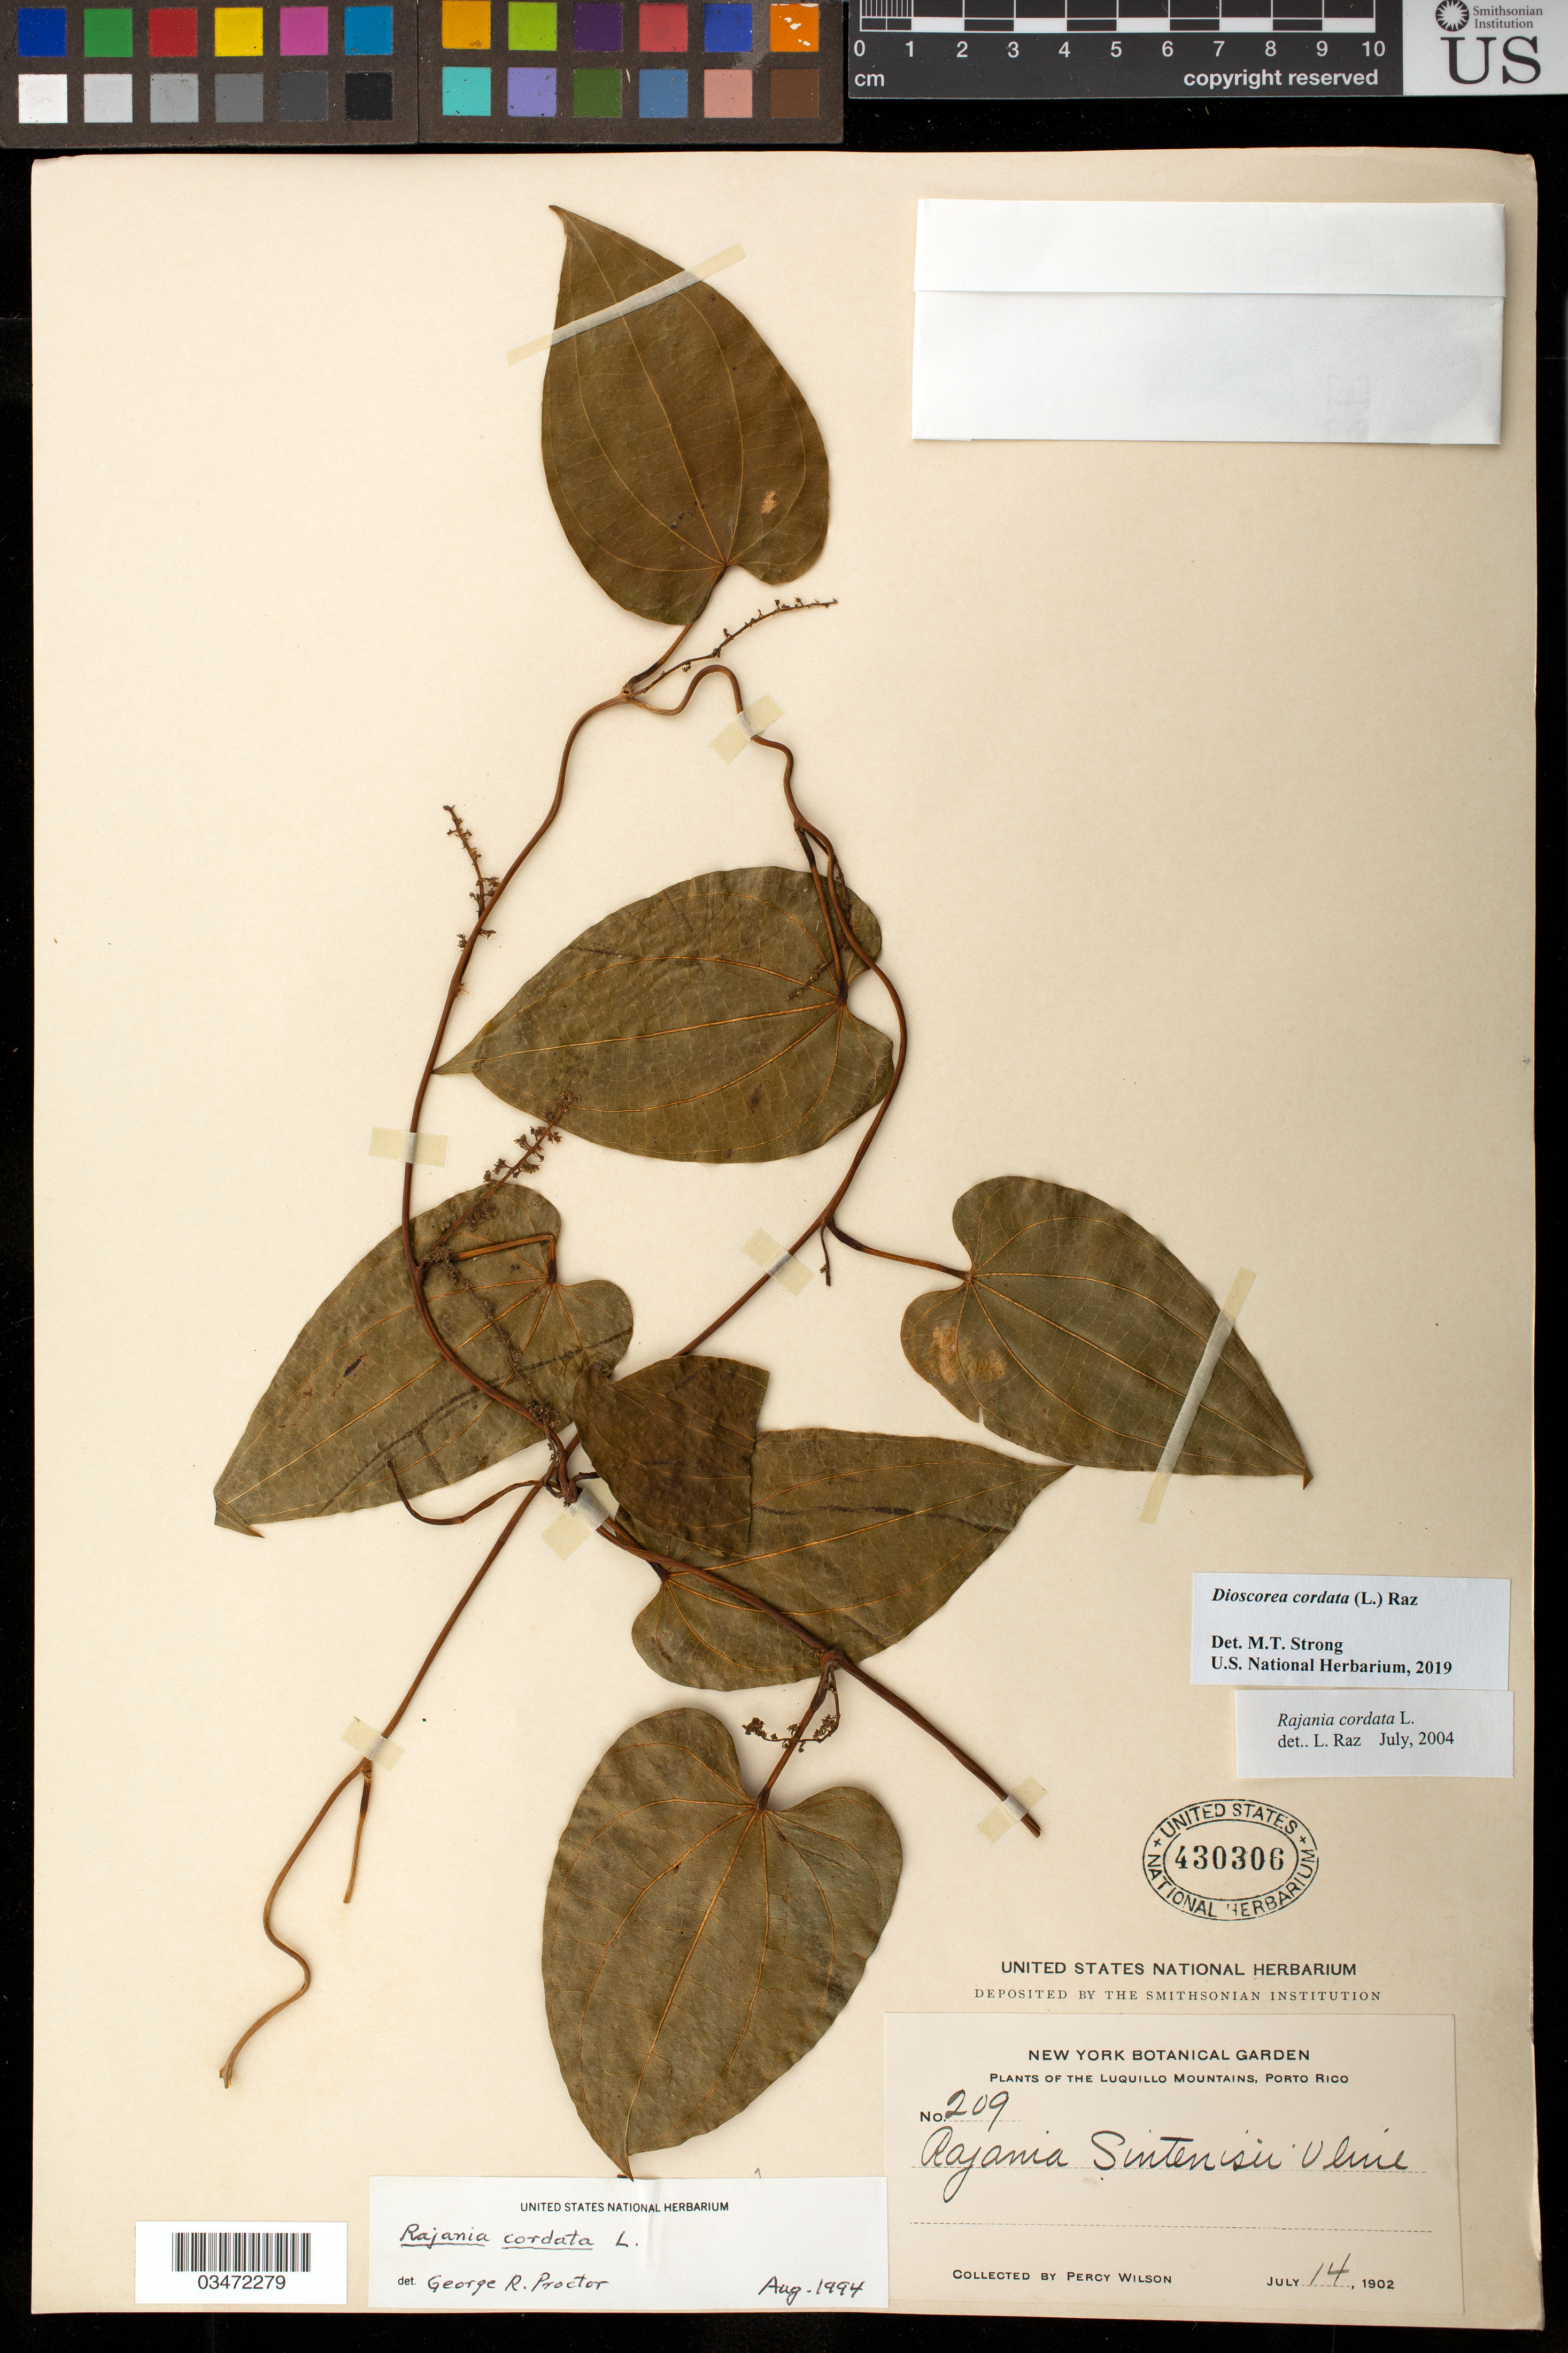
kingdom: Plantae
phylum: Tracheophyta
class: Liliopsida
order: Dioscoreales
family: Dioscoreaceae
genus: Dioscorea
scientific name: Dioscorea cordata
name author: (L.) Raz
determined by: Strong, M. T., (US), Smithsonian Institution - National Museum of Natural History (UNITED STATES)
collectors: P. Wilson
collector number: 209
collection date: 1902-07-14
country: Puerto Rico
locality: Luquillo Mountains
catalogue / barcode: US 430306